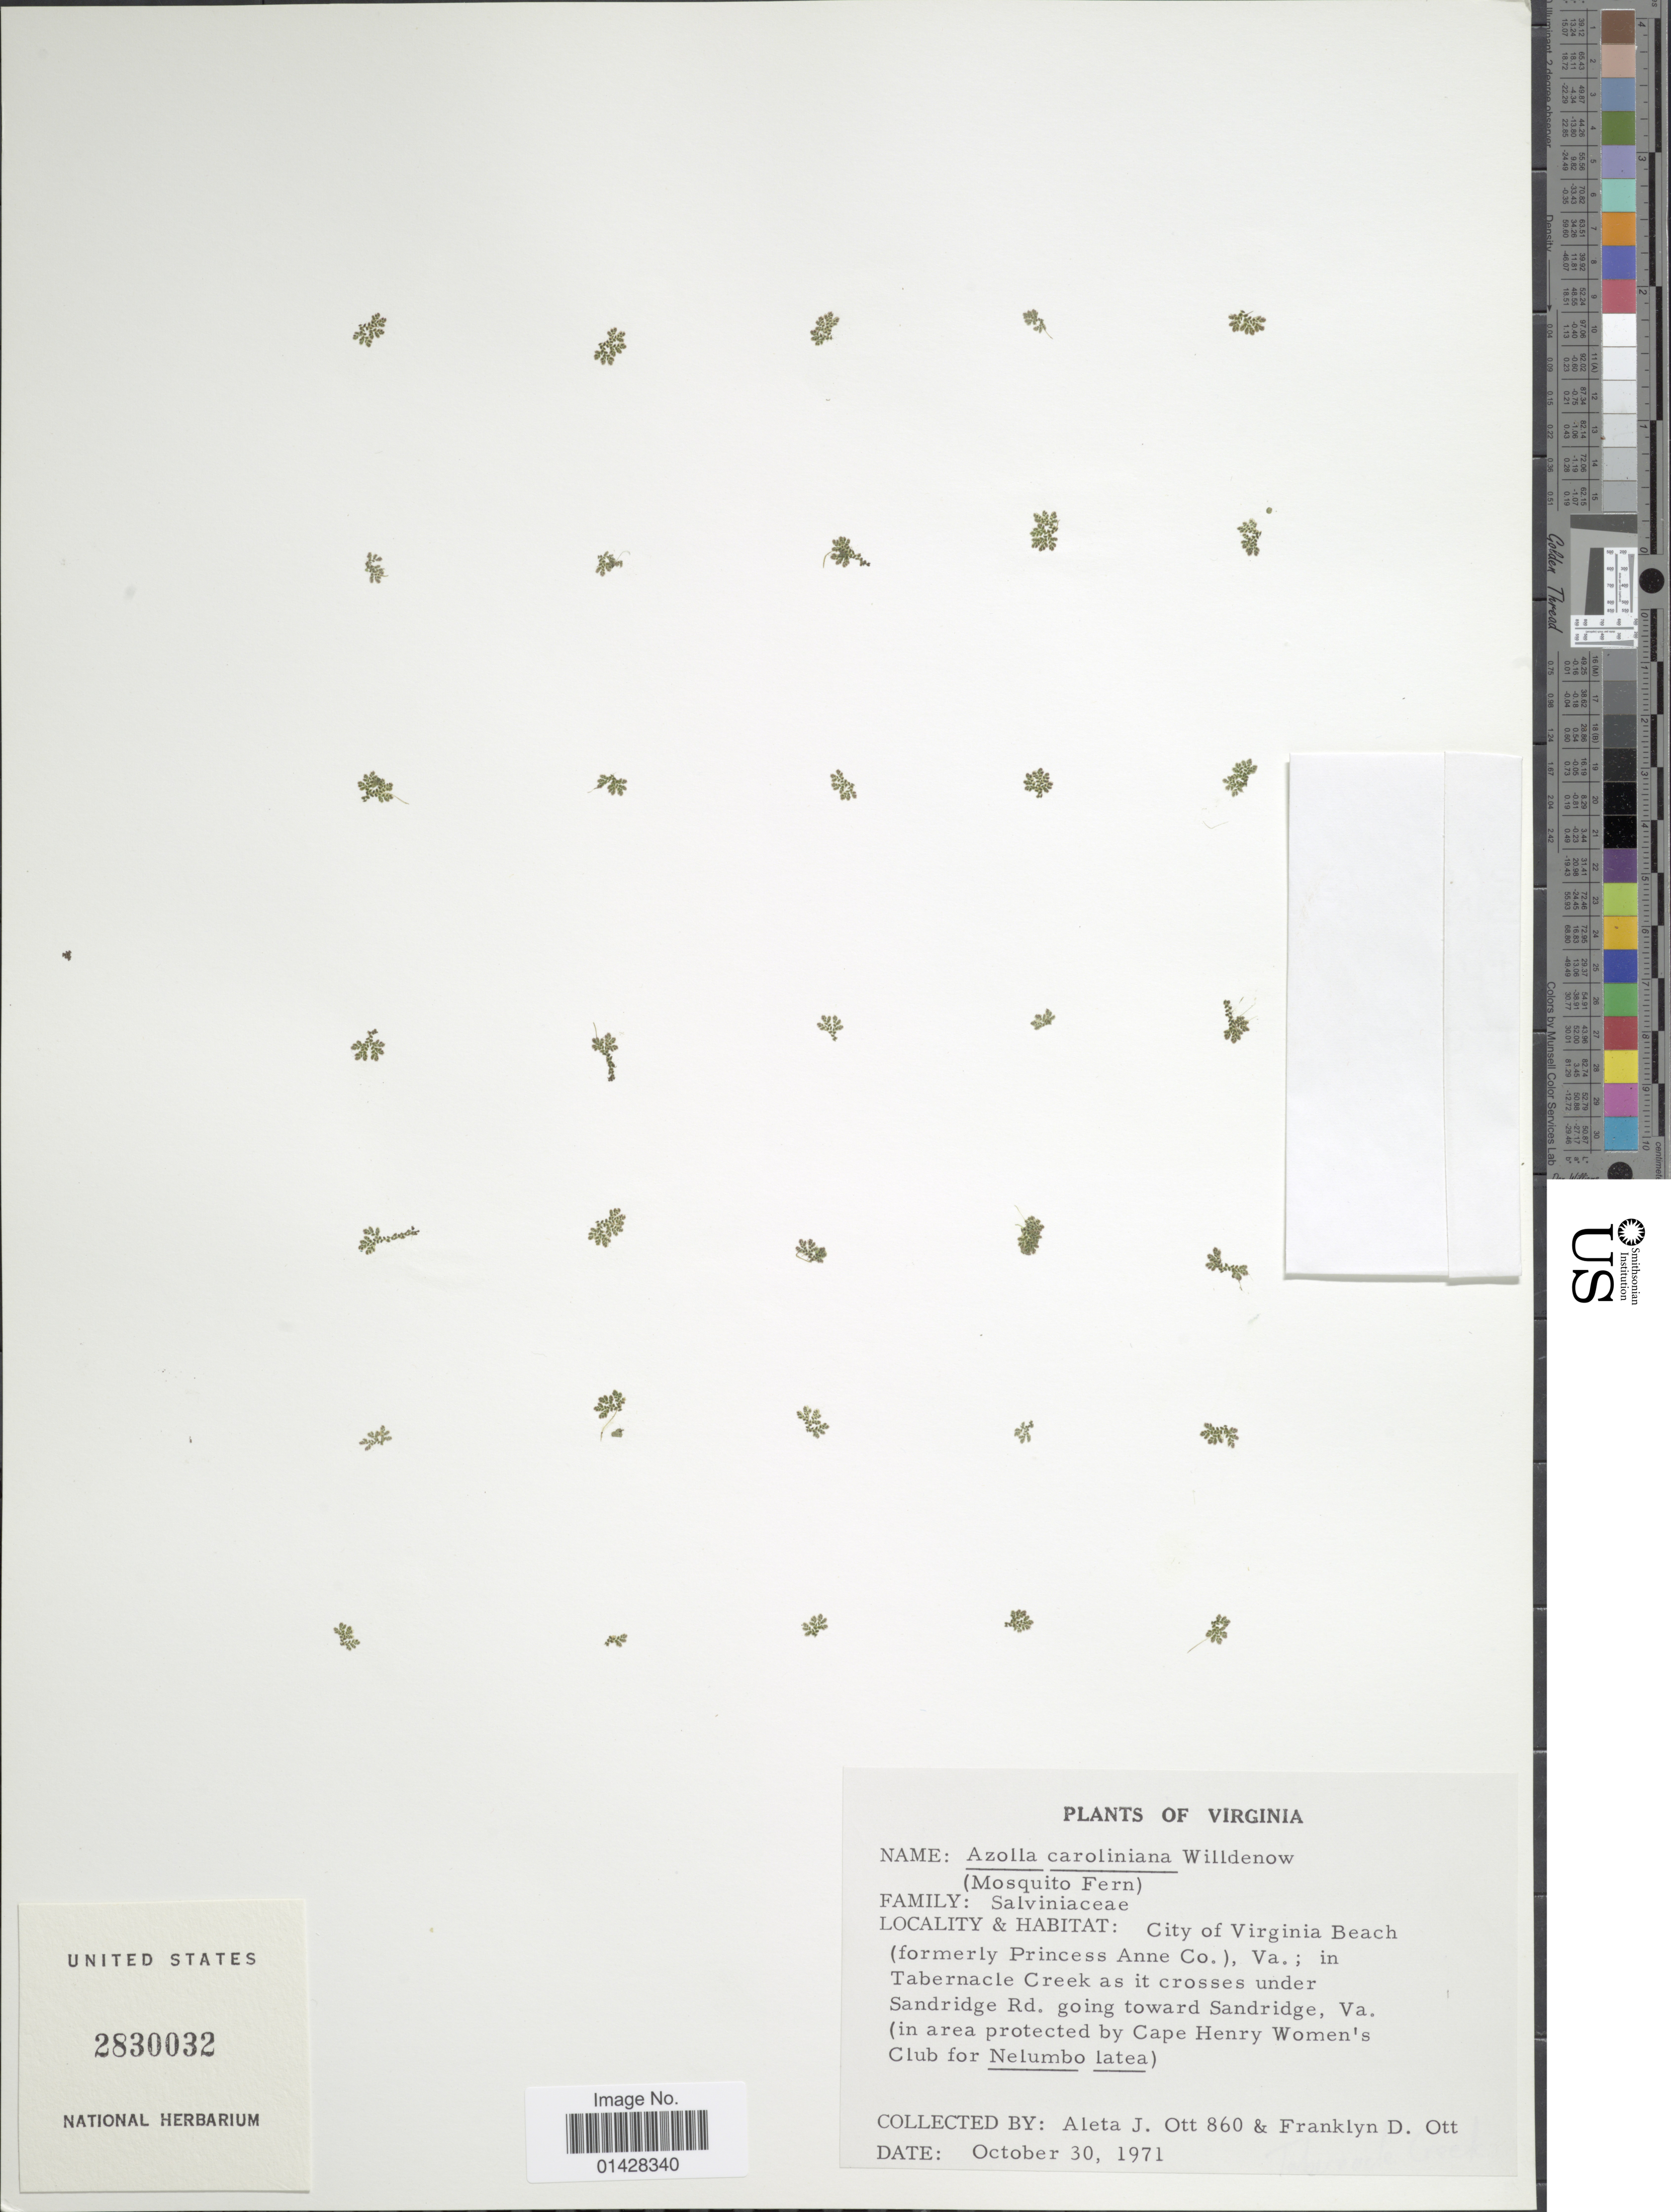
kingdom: Plantae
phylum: Tracheophyta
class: Polypodiopsida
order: Salviniales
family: Salviniaceae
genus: Azolla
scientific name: Azolla caroliniana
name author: Willd.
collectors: A. Ott & F. Ott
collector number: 860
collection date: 1971-10-30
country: United States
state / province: Virginia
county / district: City of Virginia Beach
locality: City of Virginia Beach (formerly Princess Anne Co), Va.; in Tabernacle Creek as it crosses under Sandridge Rd. going toward Sandridge, Va. (in area protected by Cape Henry Women's Club for Nelumbo latea)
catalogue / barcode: US 2830032